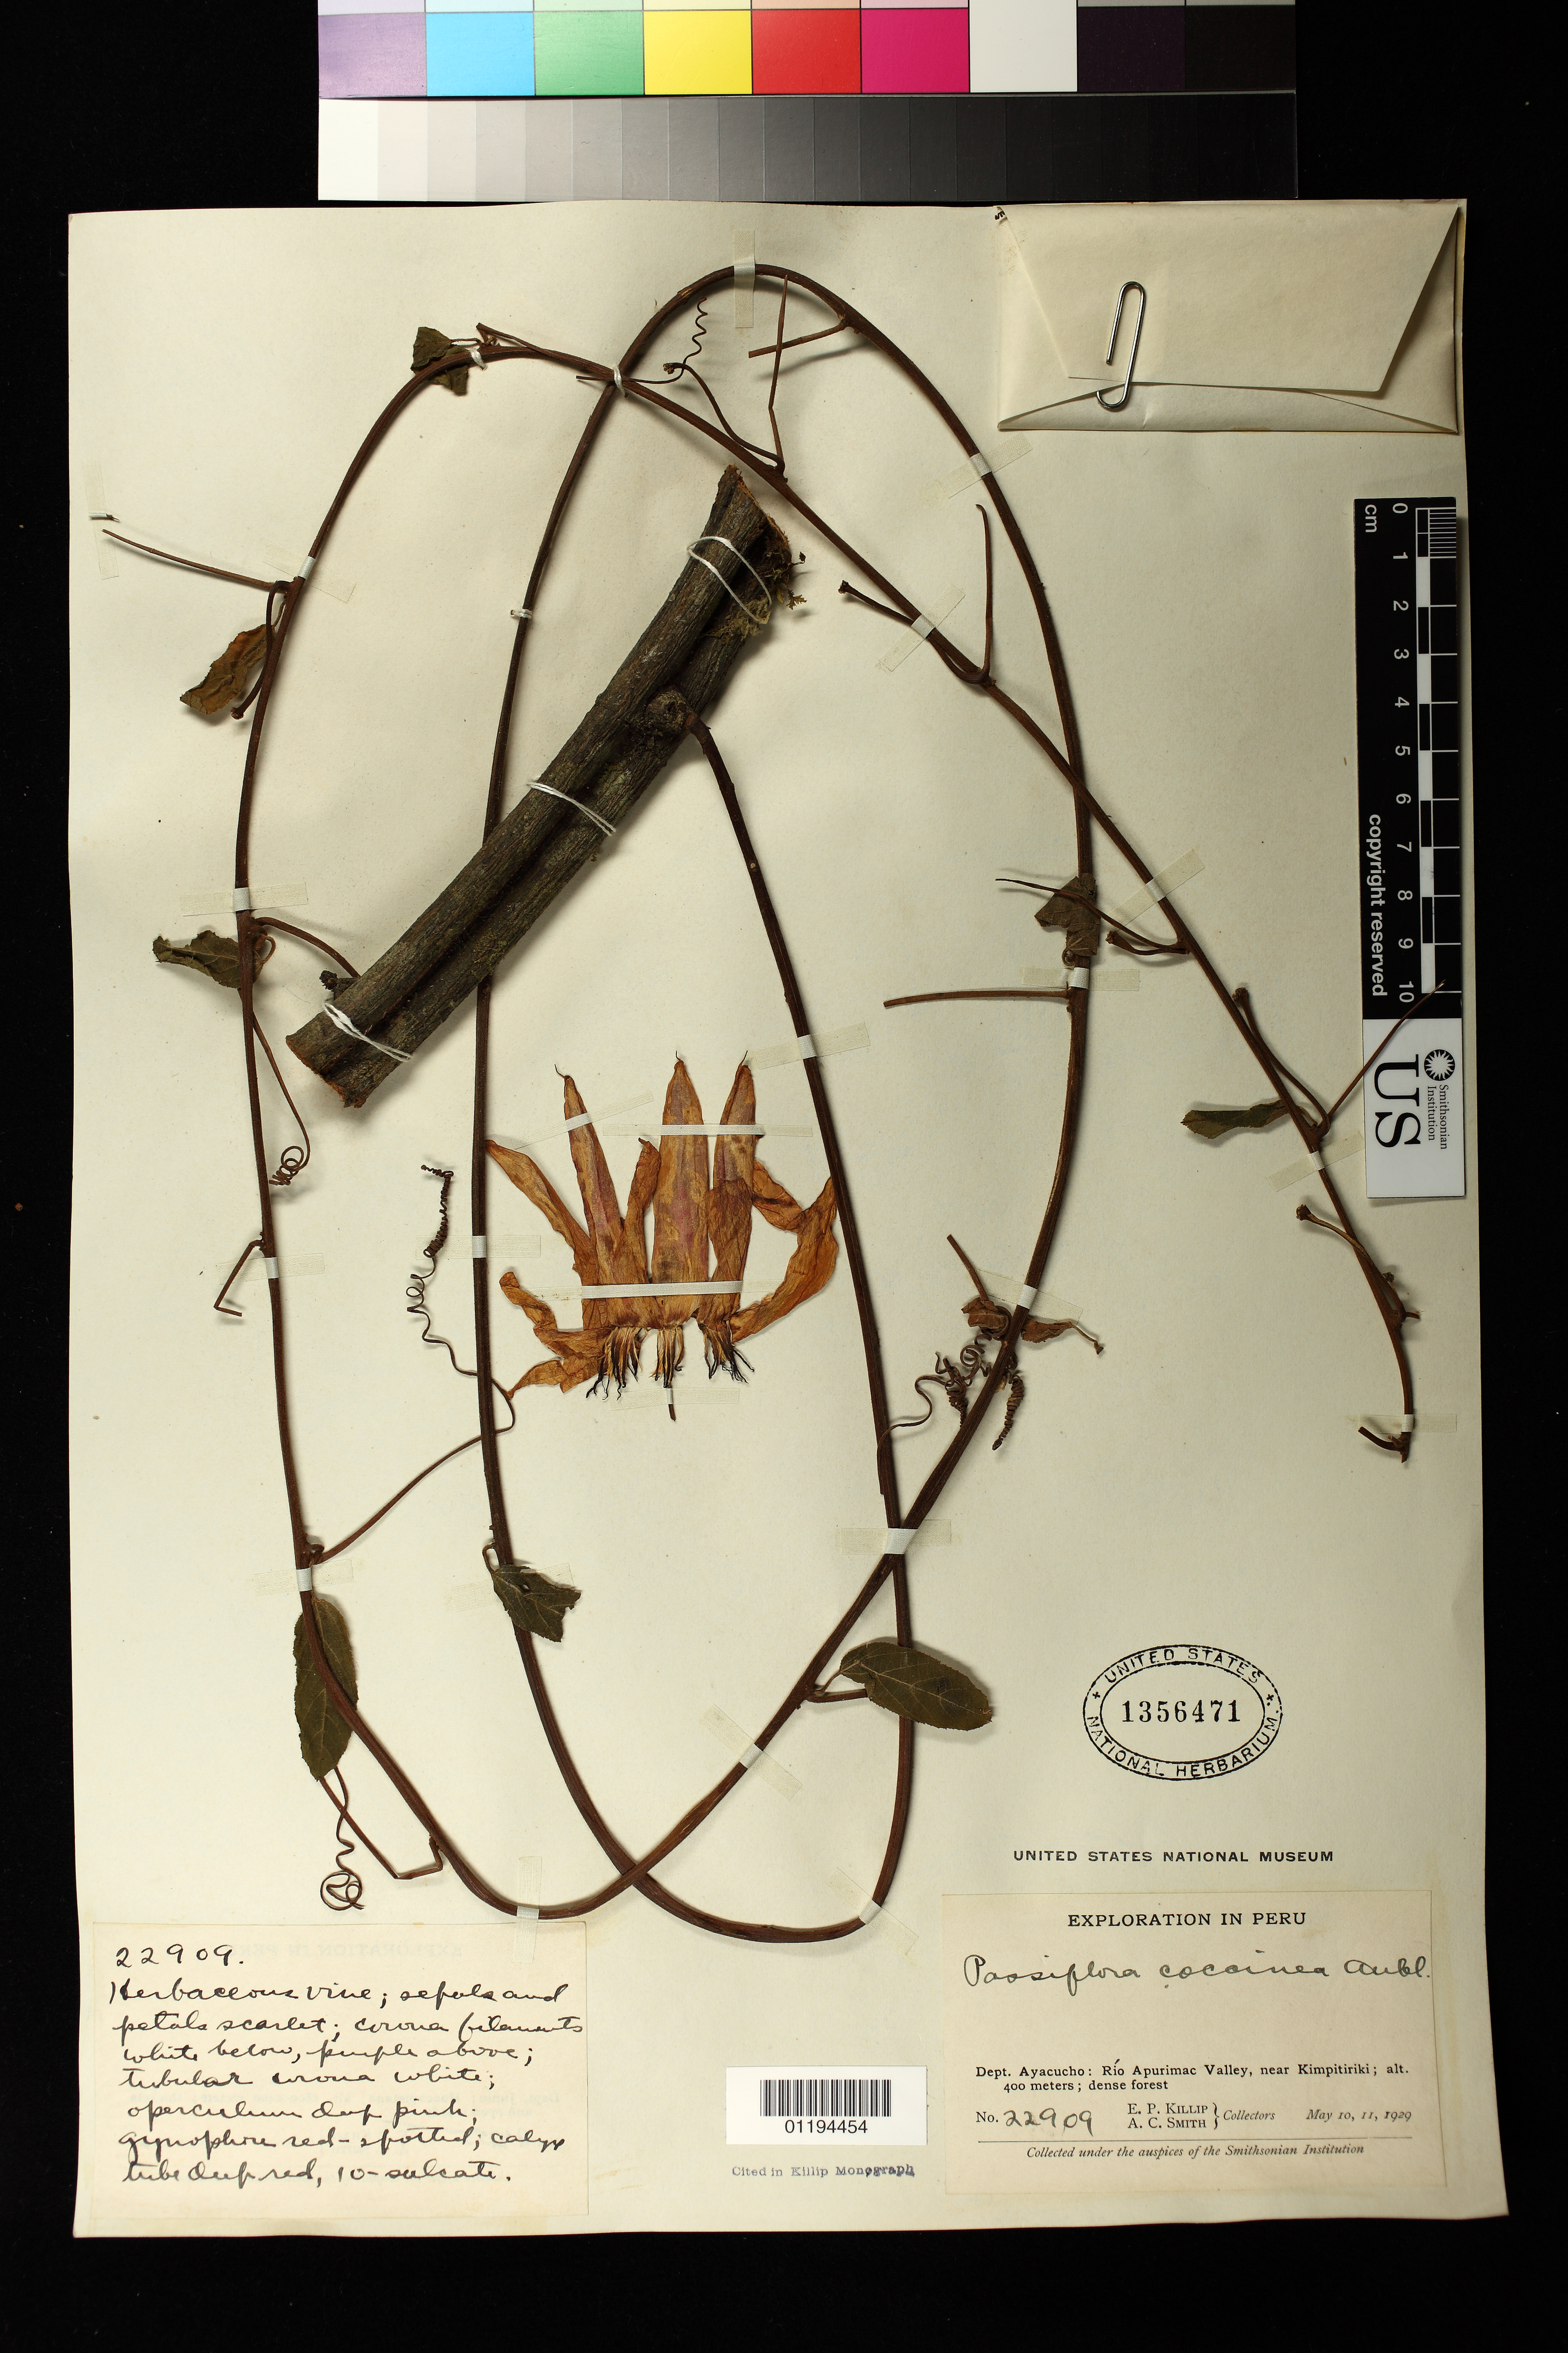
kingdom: Plantae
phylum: Tracheophyta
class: Magnoliopsida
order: Malpighiales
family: Passifloraceae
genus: Passiflora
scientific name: Passiflora coccinea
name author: Aubl.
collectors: E. P. Killip & A. C. Smith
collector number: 22909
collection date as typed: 10 May 1929 to 11 May 1929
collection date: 1929-05-10/1929-05-11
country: Peru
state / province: Ayacucho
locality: Dept. Ayacucho : Rio Apurimac Valley, near Kimpitiriki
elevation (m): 400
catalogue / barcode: US 1356471